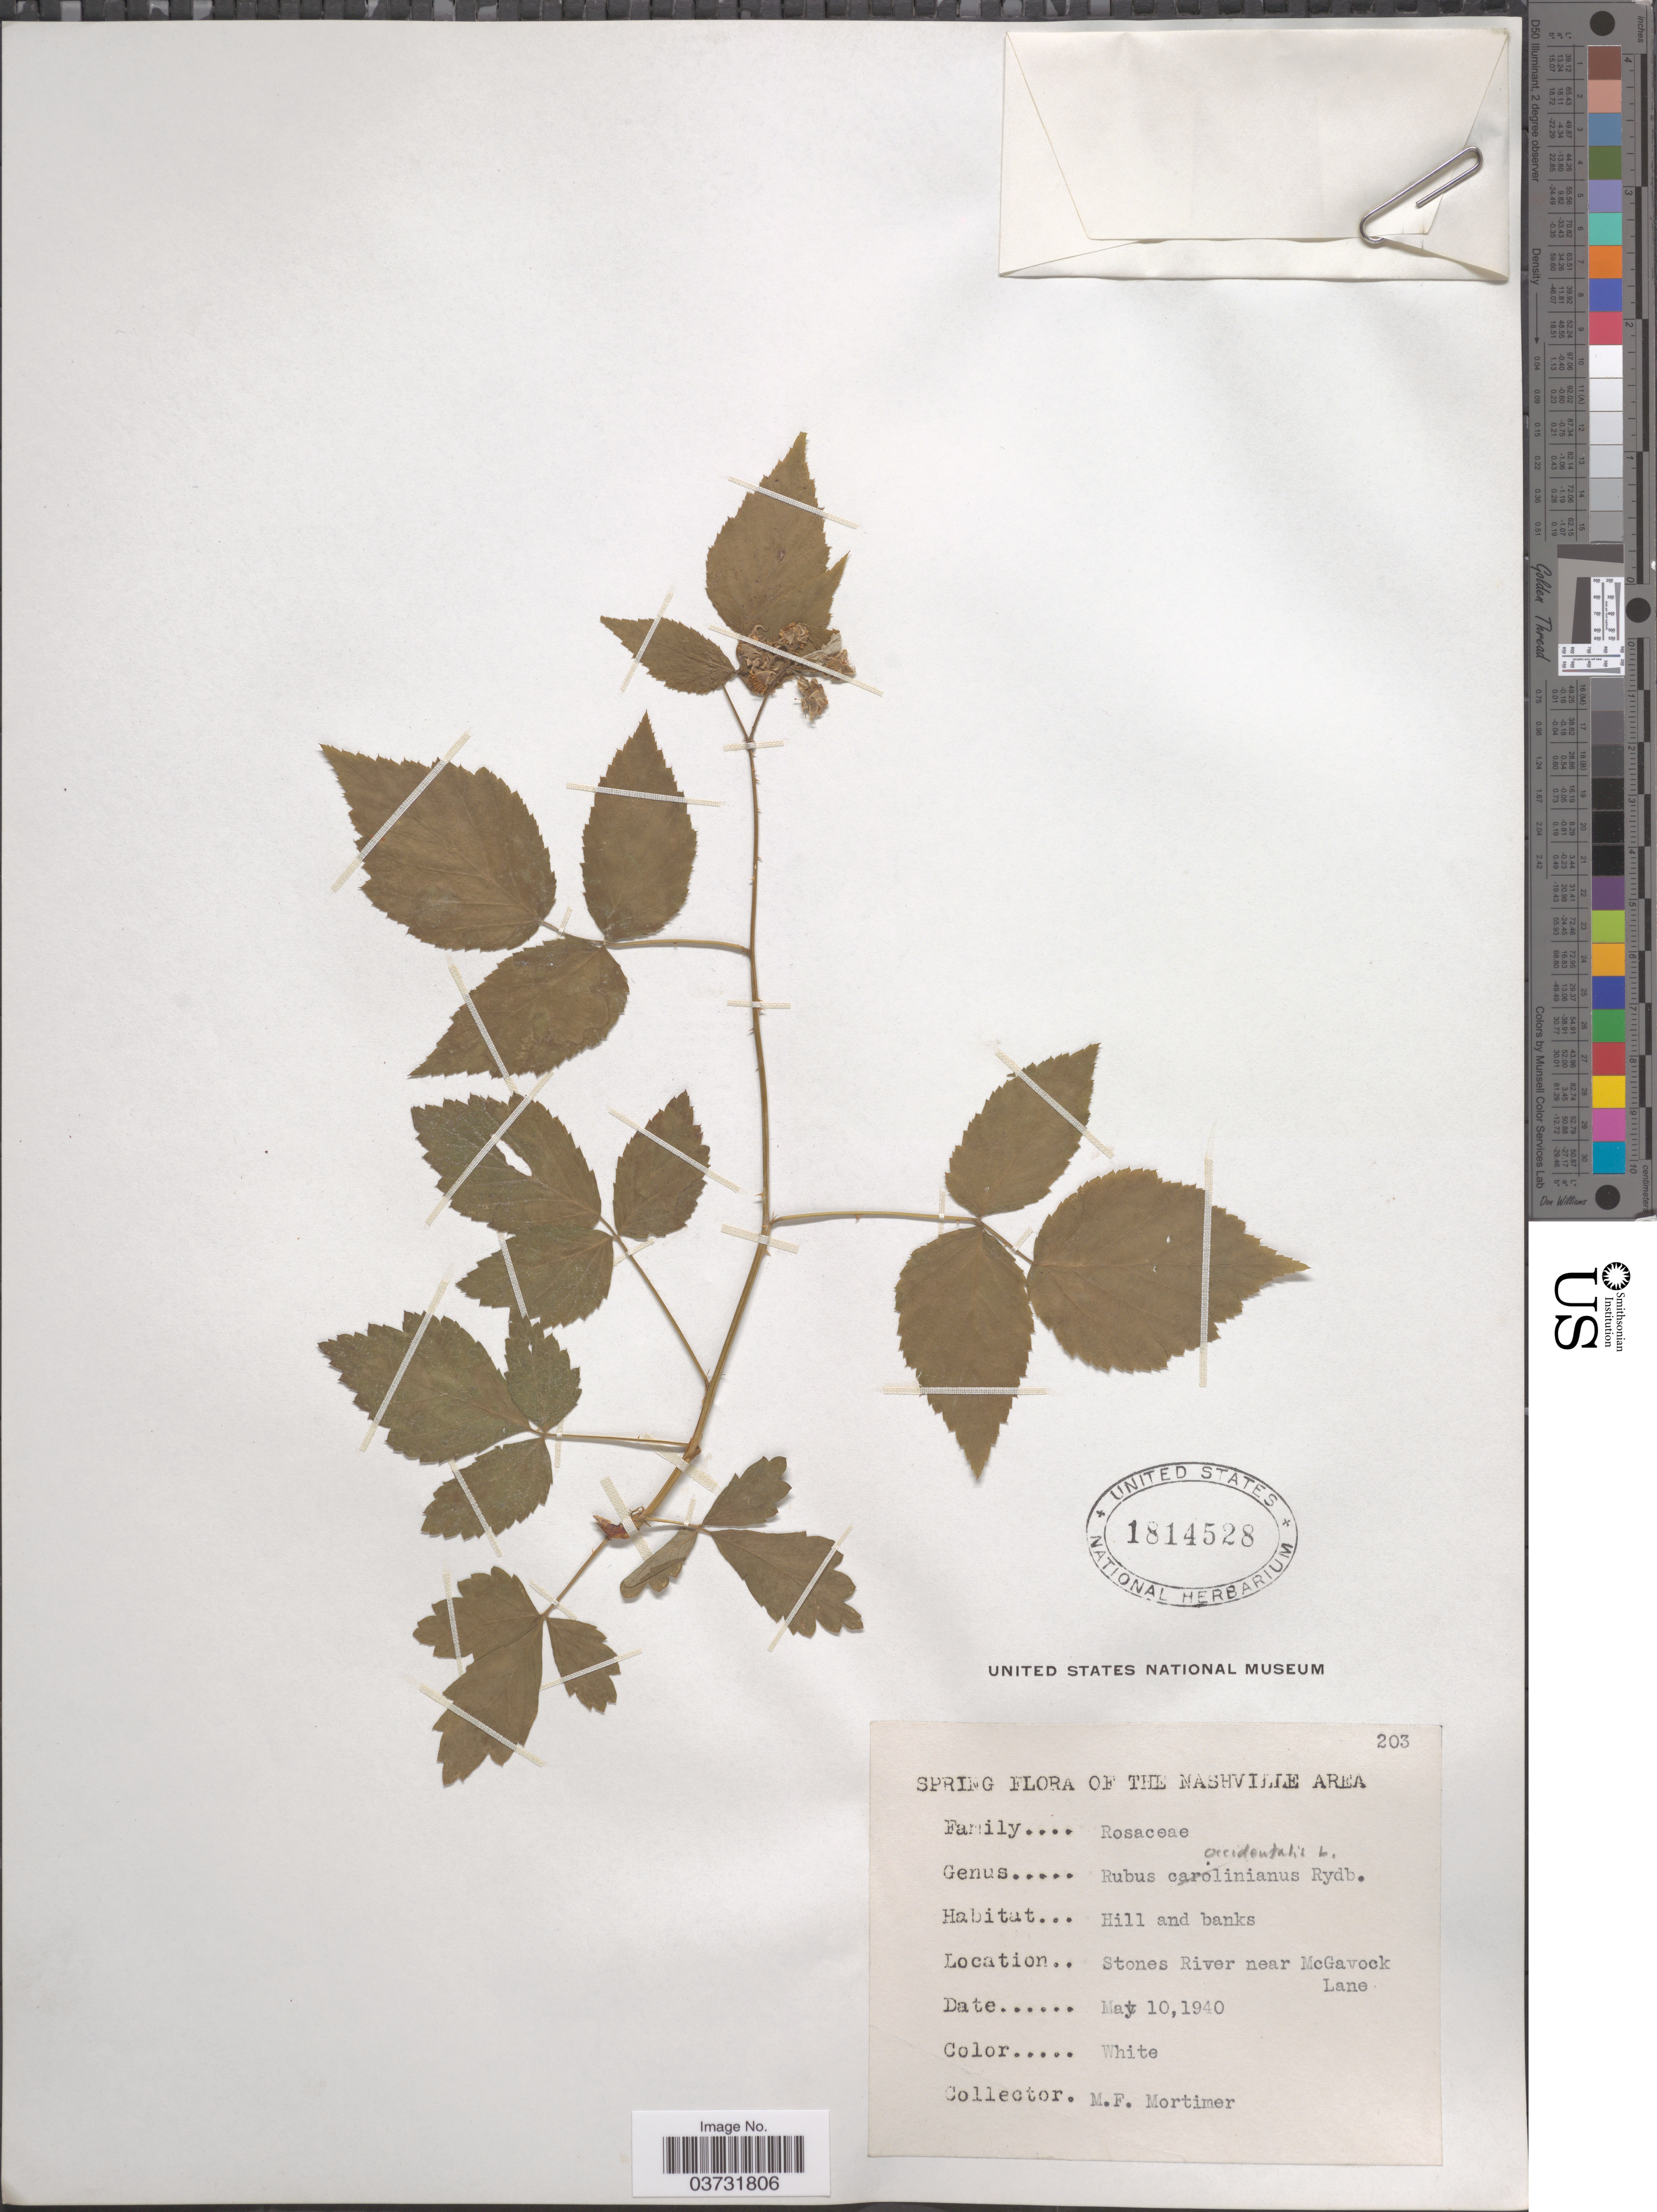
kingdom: Plantae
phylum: Tracheophyta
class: Magnoliopsida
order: Rosales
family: Rosaceae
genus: Rubus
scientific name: Rubus occidentalis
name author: L.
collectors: M. Mortimer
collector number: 203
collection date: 1940-05-10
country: United States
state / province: Tennessee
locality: Nashville Area. Stone River near McGavock Lane.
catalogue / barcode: US 1814528